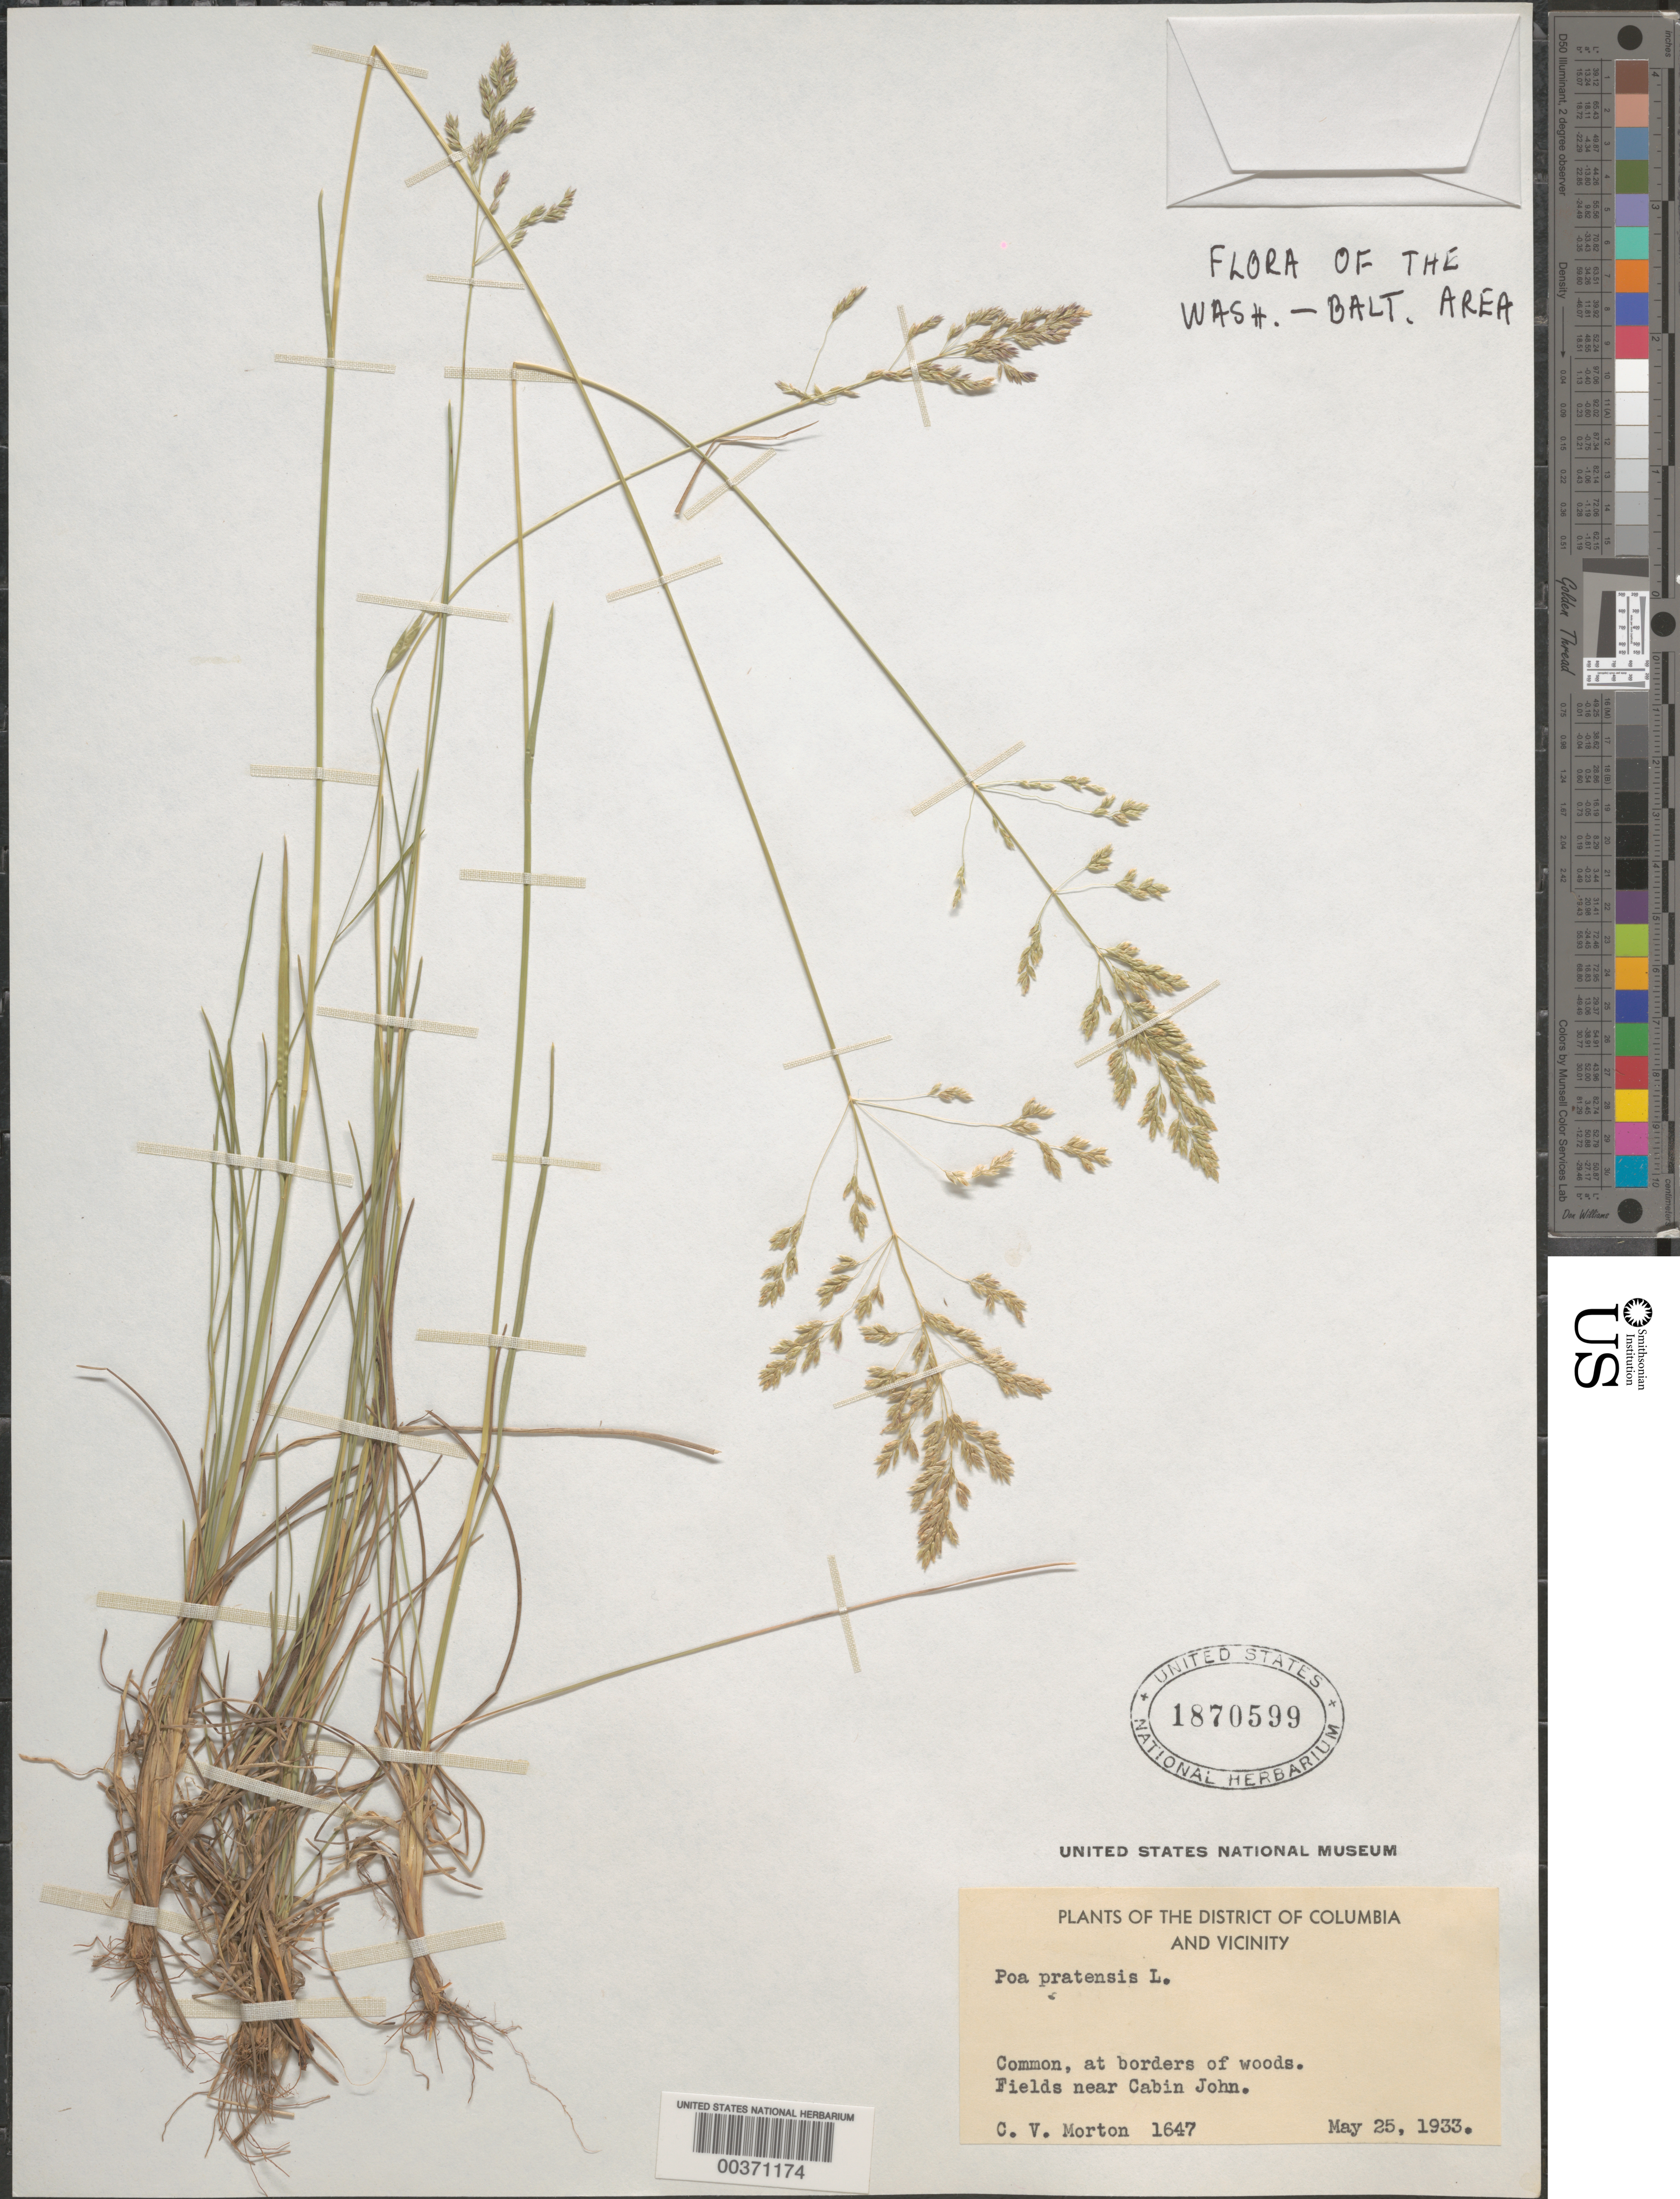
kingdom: Plantae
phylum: Tracheophyta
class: Liliopsida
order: Poales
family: Poaceae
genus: Poa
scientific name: Poa pratensis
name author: L.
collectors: C. V. Morton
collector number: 1647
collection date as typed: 25 May 1933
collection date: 1933-05-25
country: United States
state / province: Maryland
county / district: Montgomery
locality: Cabin John Vicinity C. & O. Canal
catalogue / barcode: US 1870599